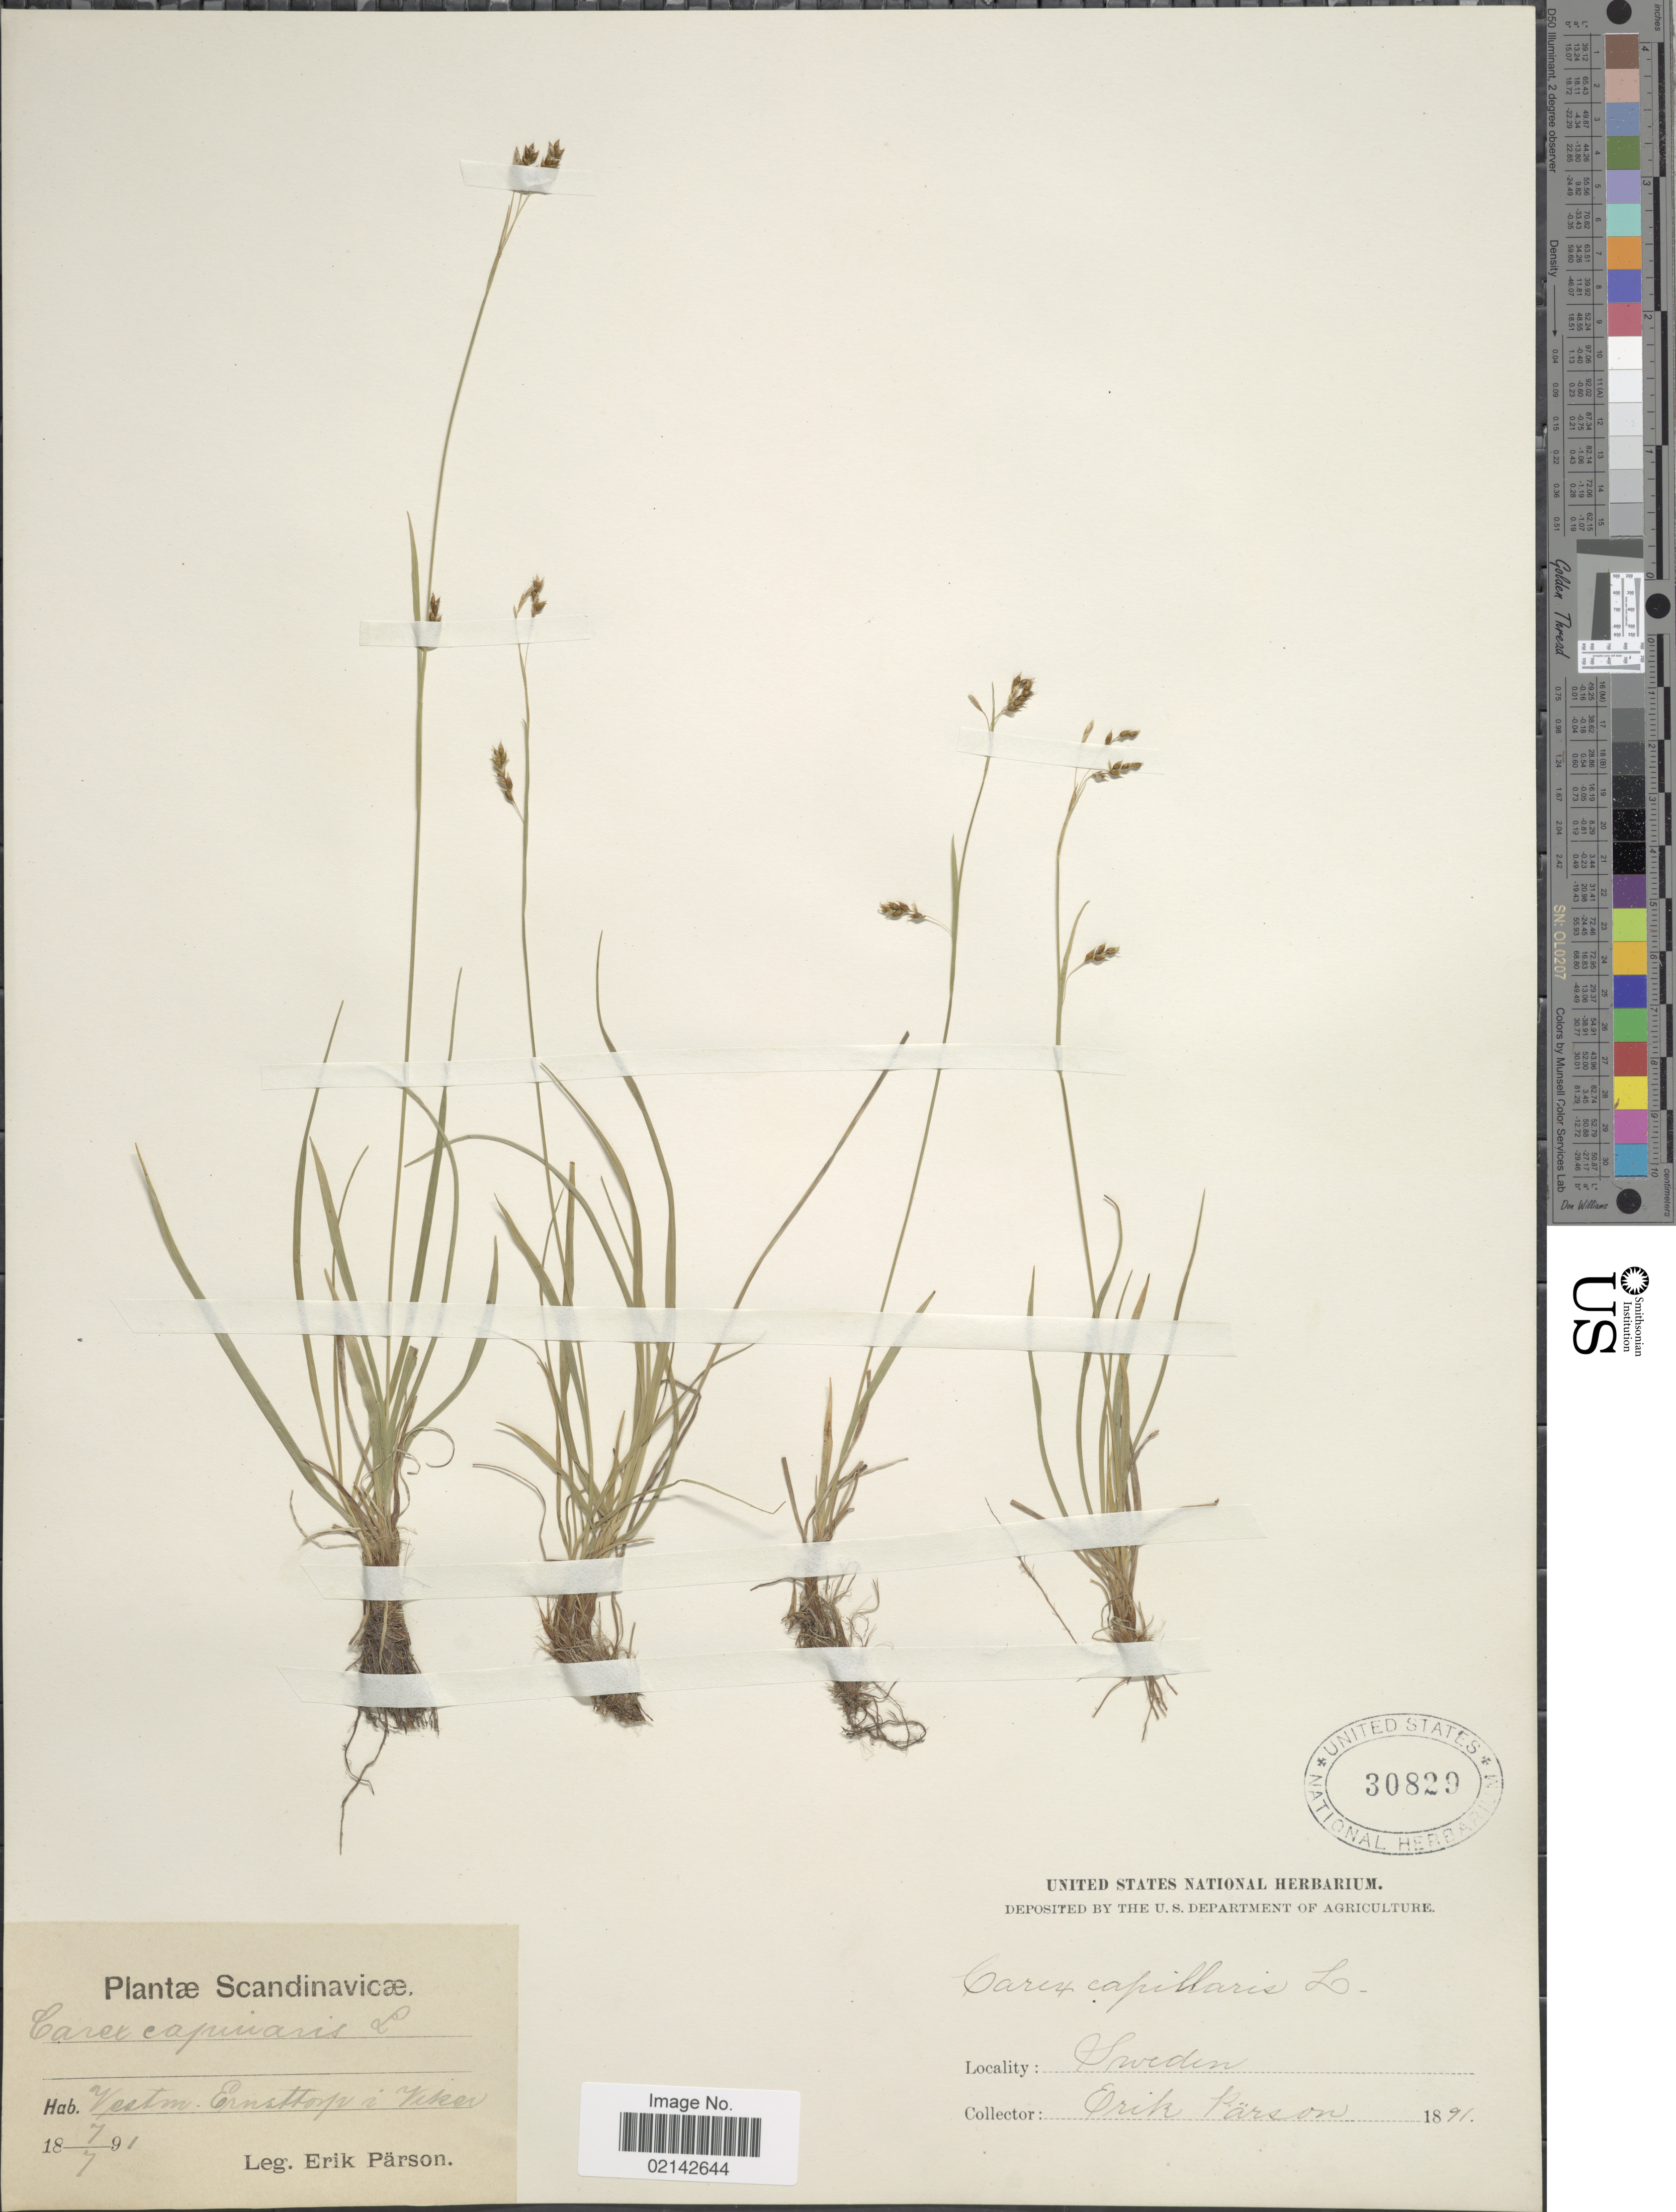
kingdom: Plantae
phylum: Tracheophyta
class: Liliopsida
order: Poales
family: Cyperaceae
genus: Carex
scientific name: Carex capillaris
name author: L.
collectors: E. Parson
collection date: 1891-07-07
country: Sweden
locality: Scandinavicae, Vestm. Ernsttorp i Viken.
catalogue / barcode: US 30829